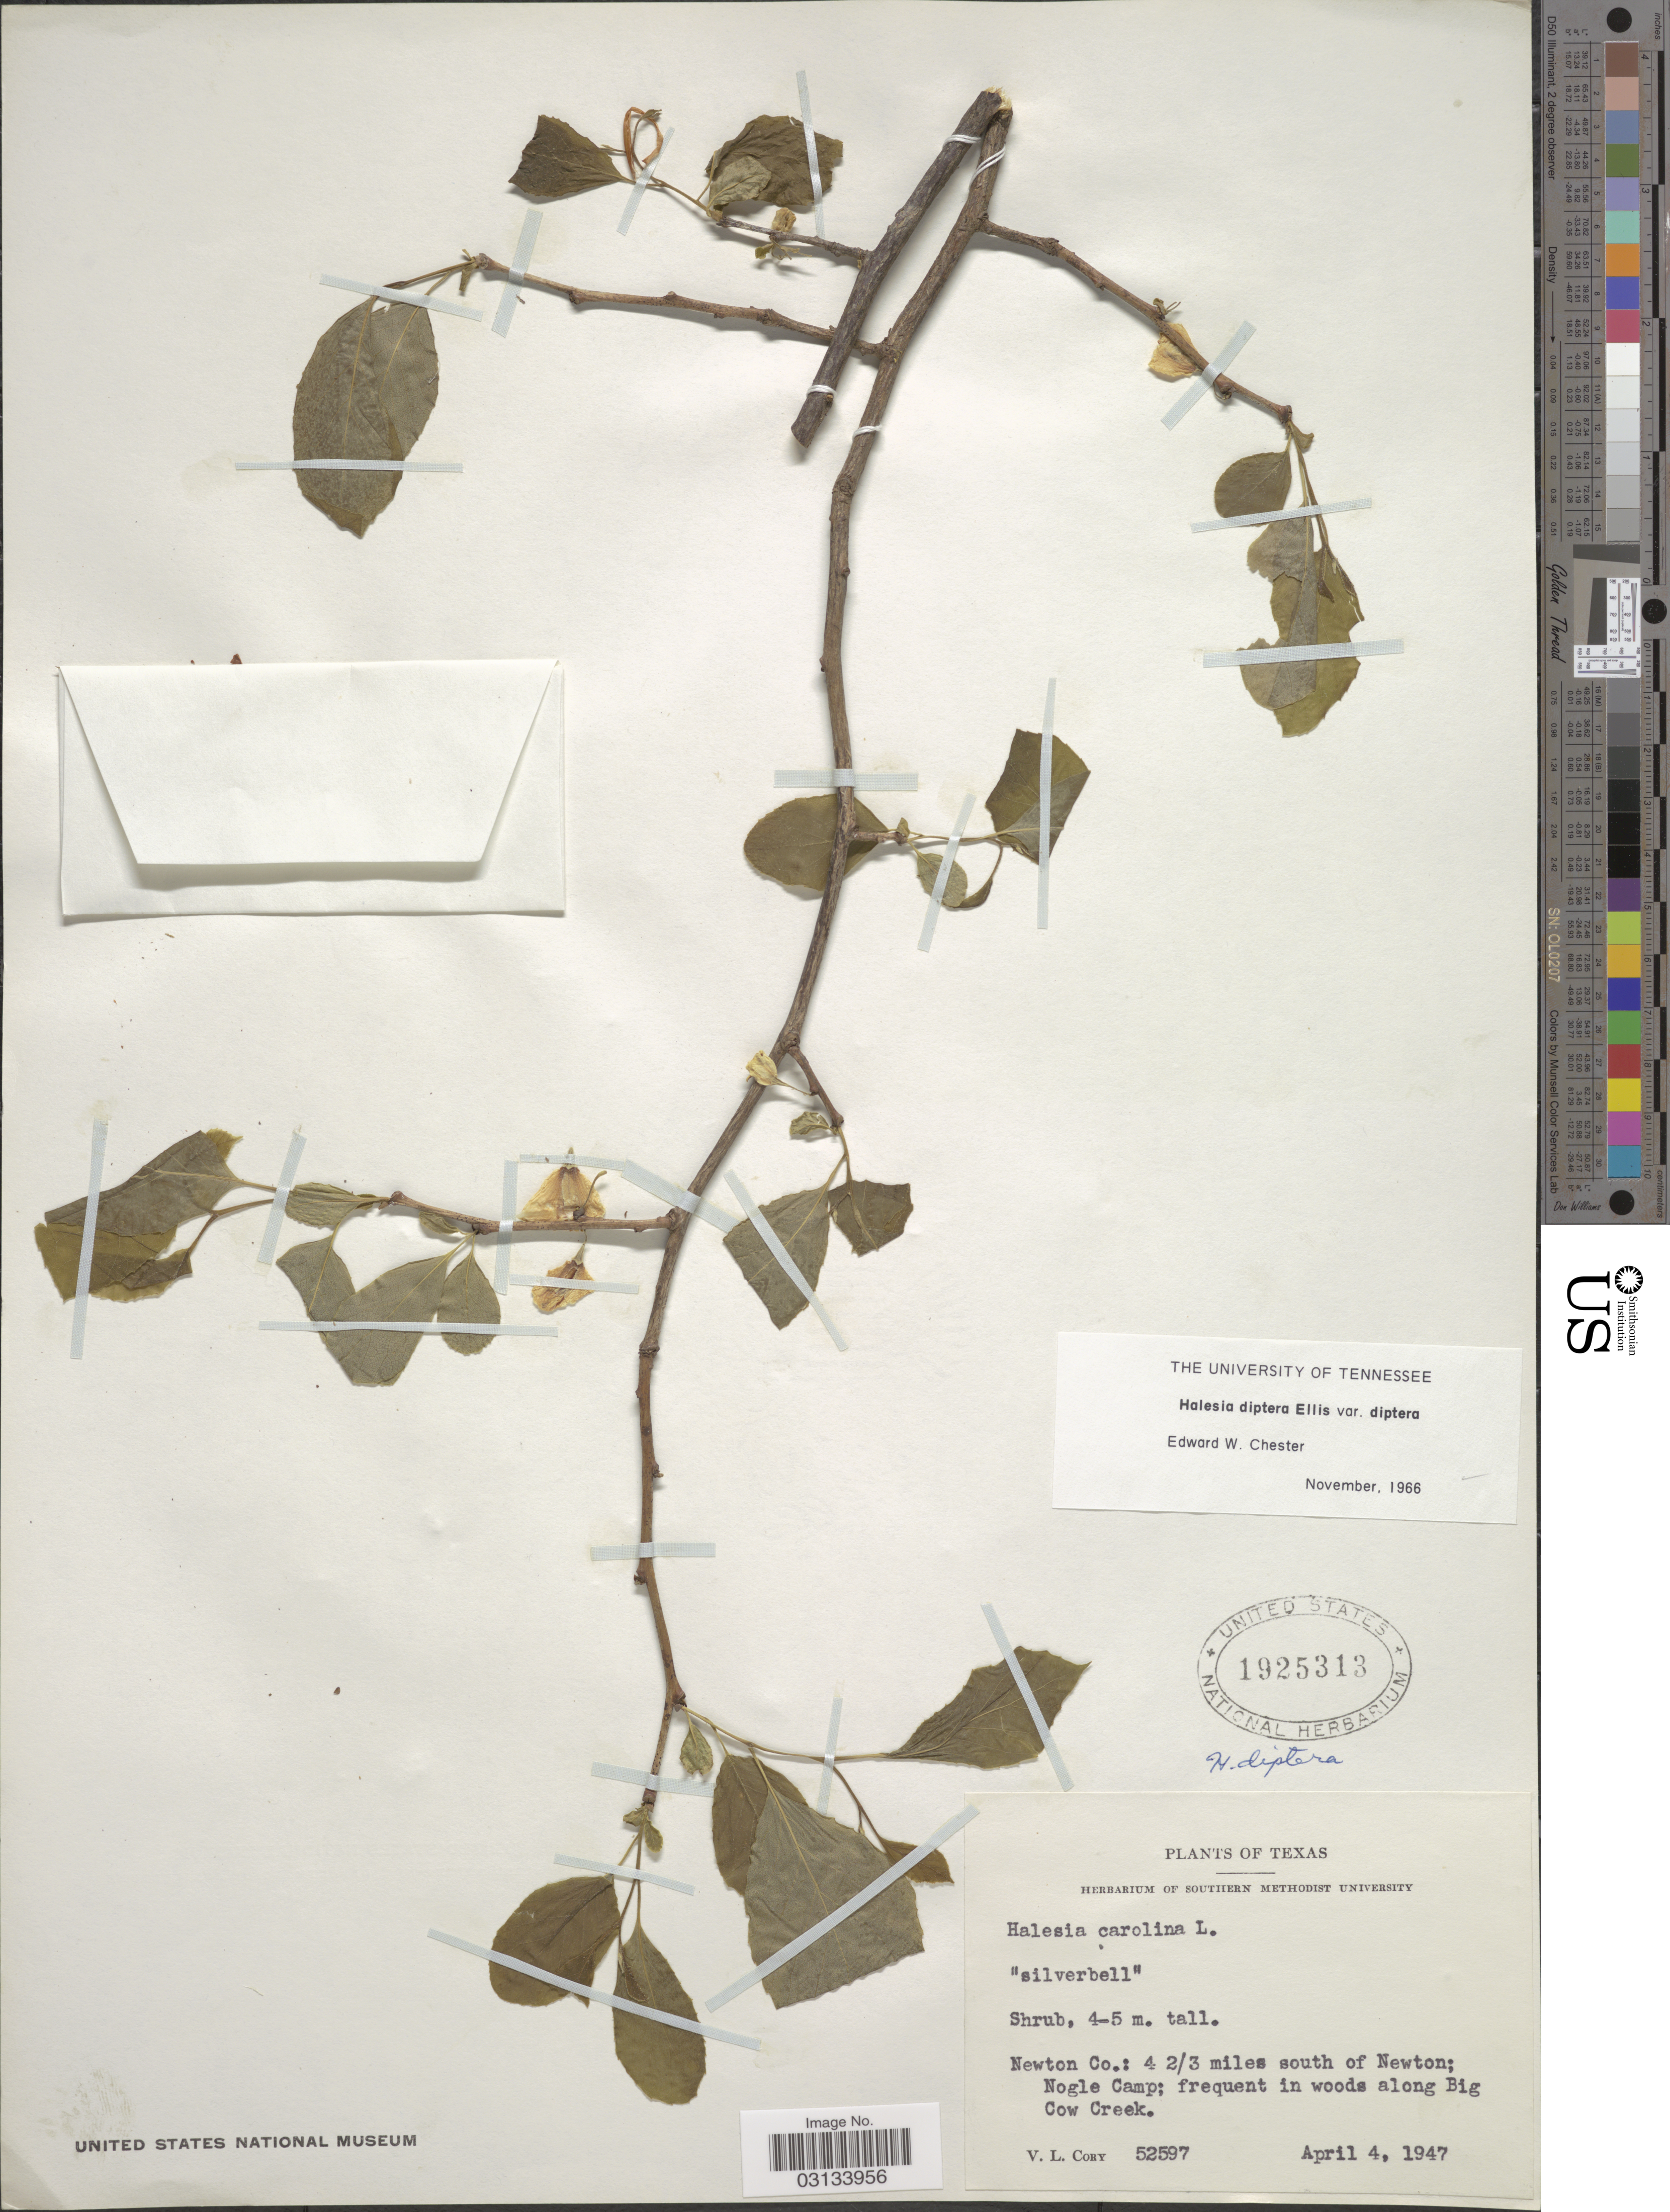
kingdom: Plantae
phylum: Tracheophyta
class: Magnoliopsida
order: Ericales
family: Styracaceae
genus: Halesia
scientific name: Halesia diptera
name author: J. Ellis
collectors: V. Cory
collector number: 52597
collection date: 1947-04-04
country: United States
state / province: Texas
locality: Newton Co.: 4 2/3 miles south of Newton; Nogle Camp; in woods along Big Cow Creek.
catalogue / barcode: US 1925313